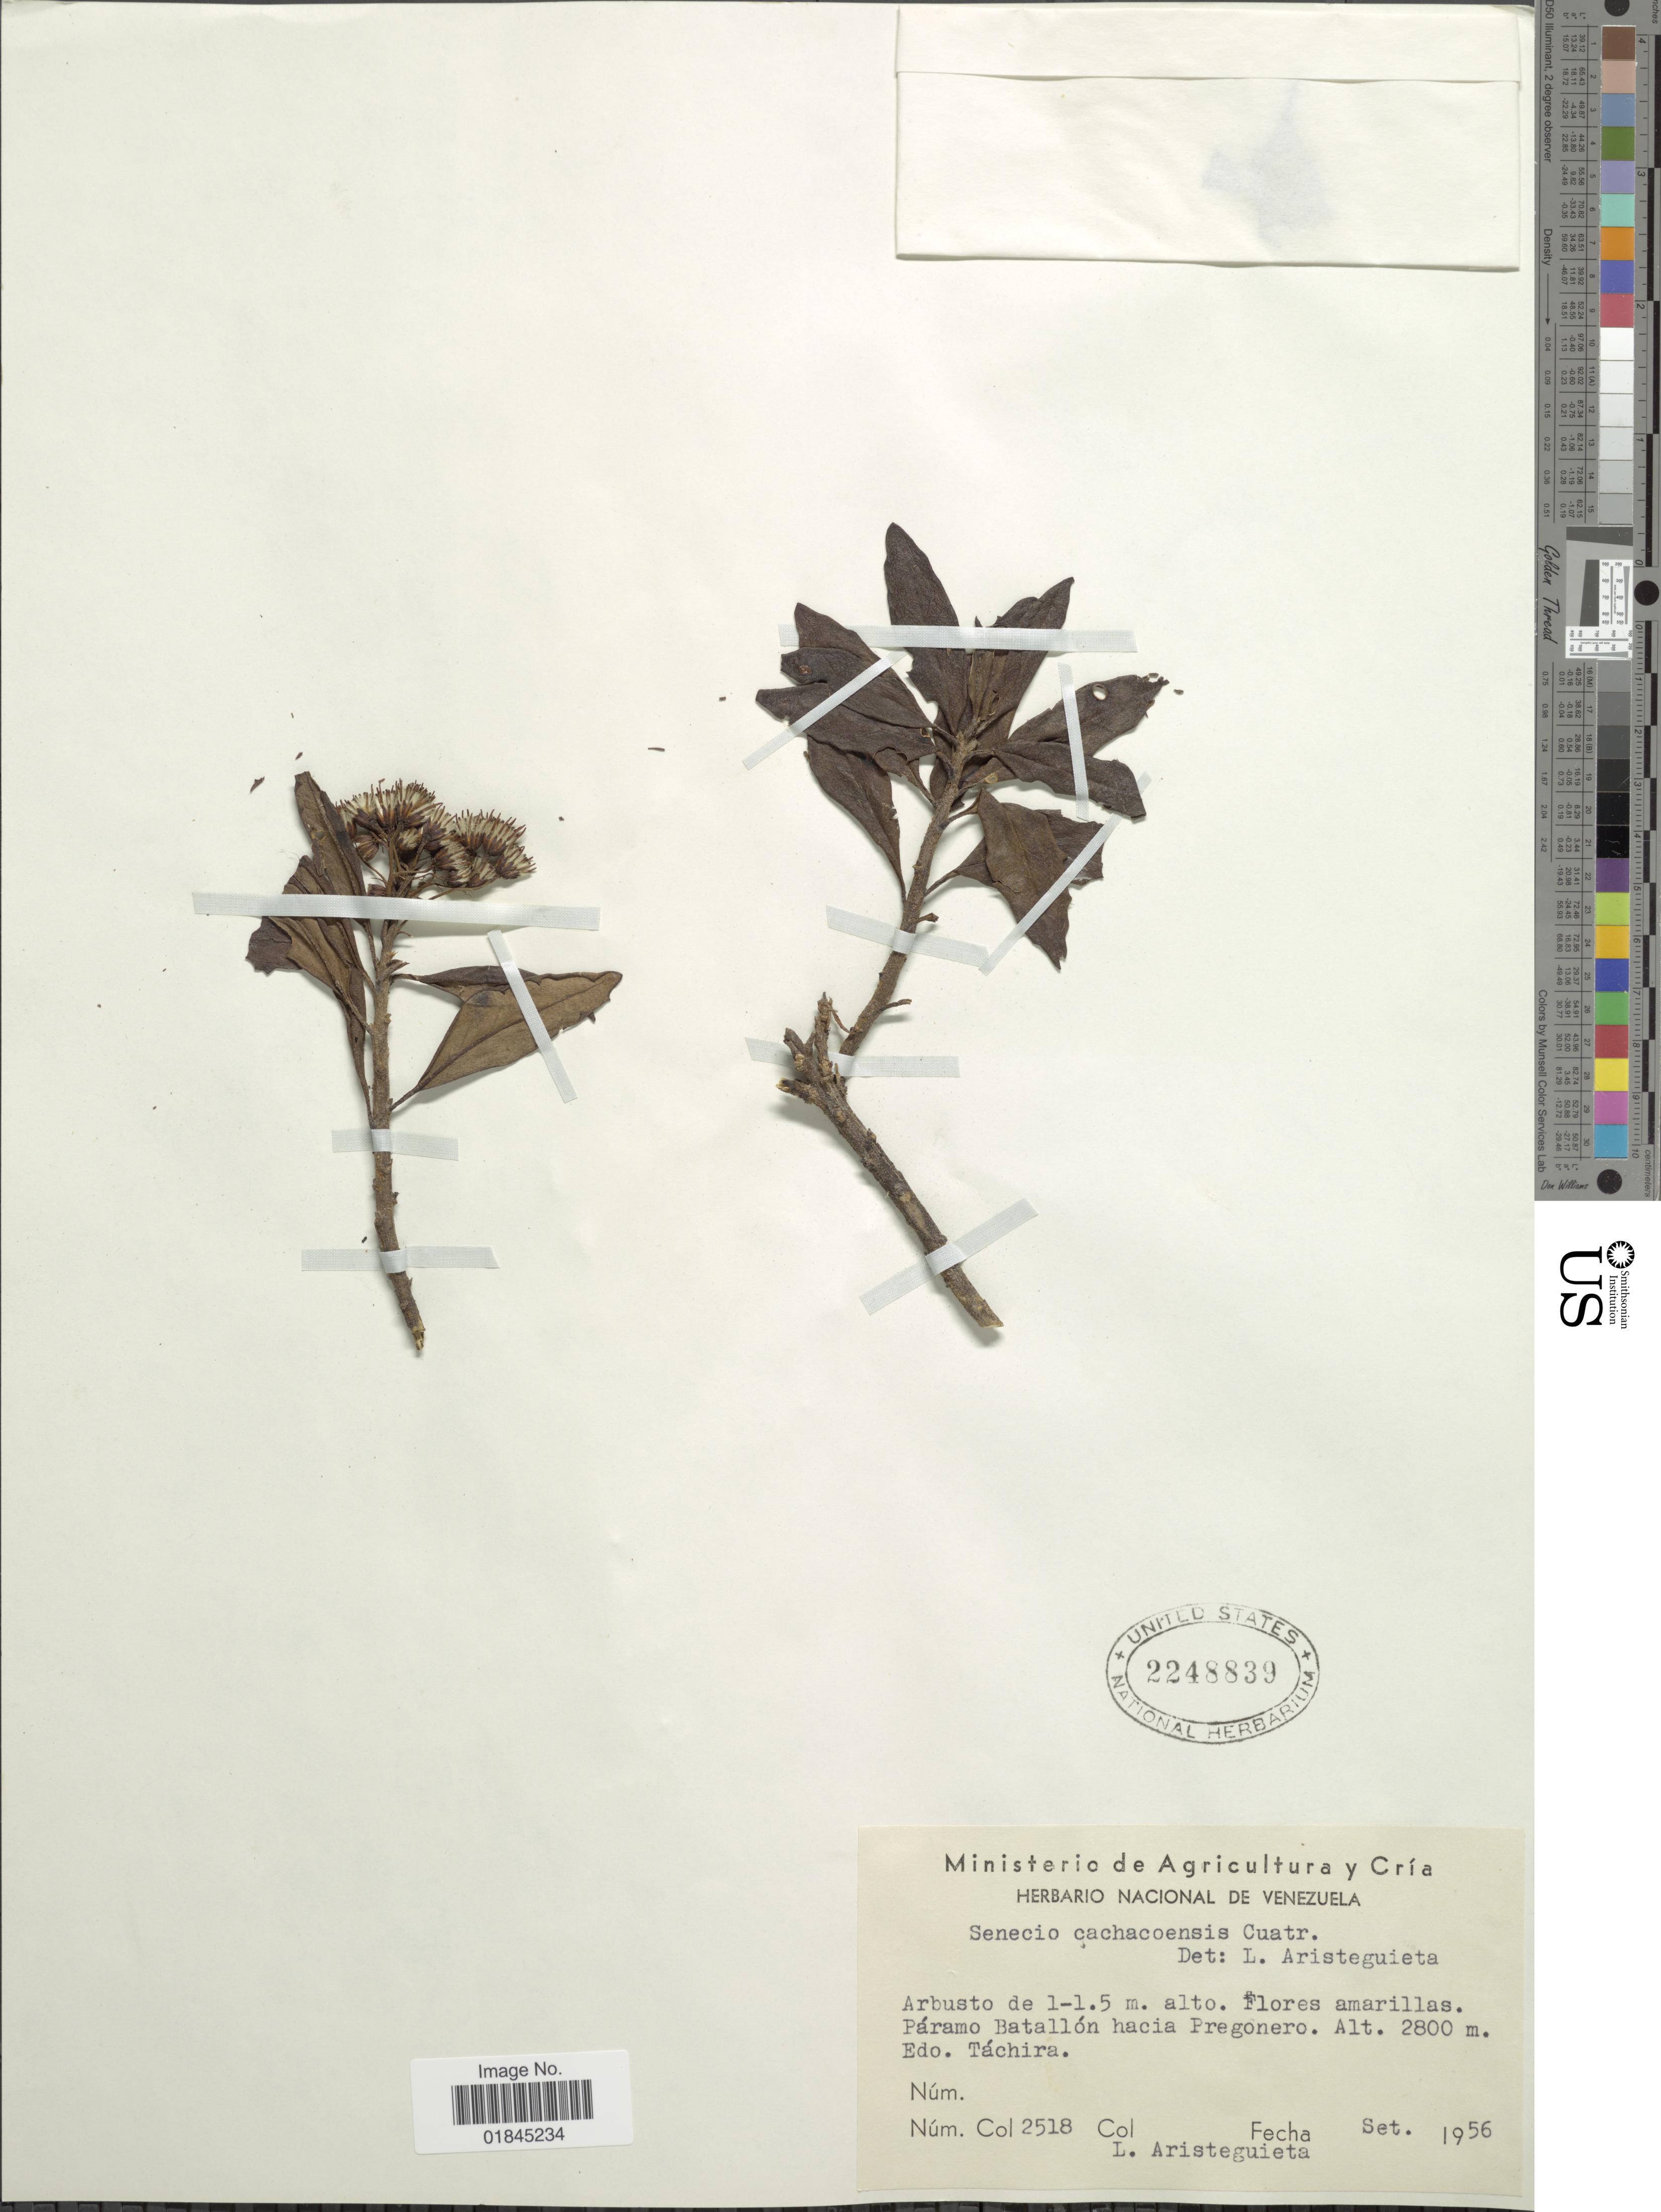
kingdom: Plantae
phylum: Tracheophyta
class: Magnoliopsida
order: Asterales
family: Asteraceae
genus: Pentacalia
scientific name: Pentacalia cachacoensis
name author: (Cuatrec.) Cuatrec.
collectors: L. Aristeguieta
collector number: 2518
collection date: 1956-09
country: Venezuela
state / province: Tachira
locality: Páramo Batallón hacia Pregonero. Edo. Táchira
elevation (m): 2800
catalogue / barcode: US 2248839